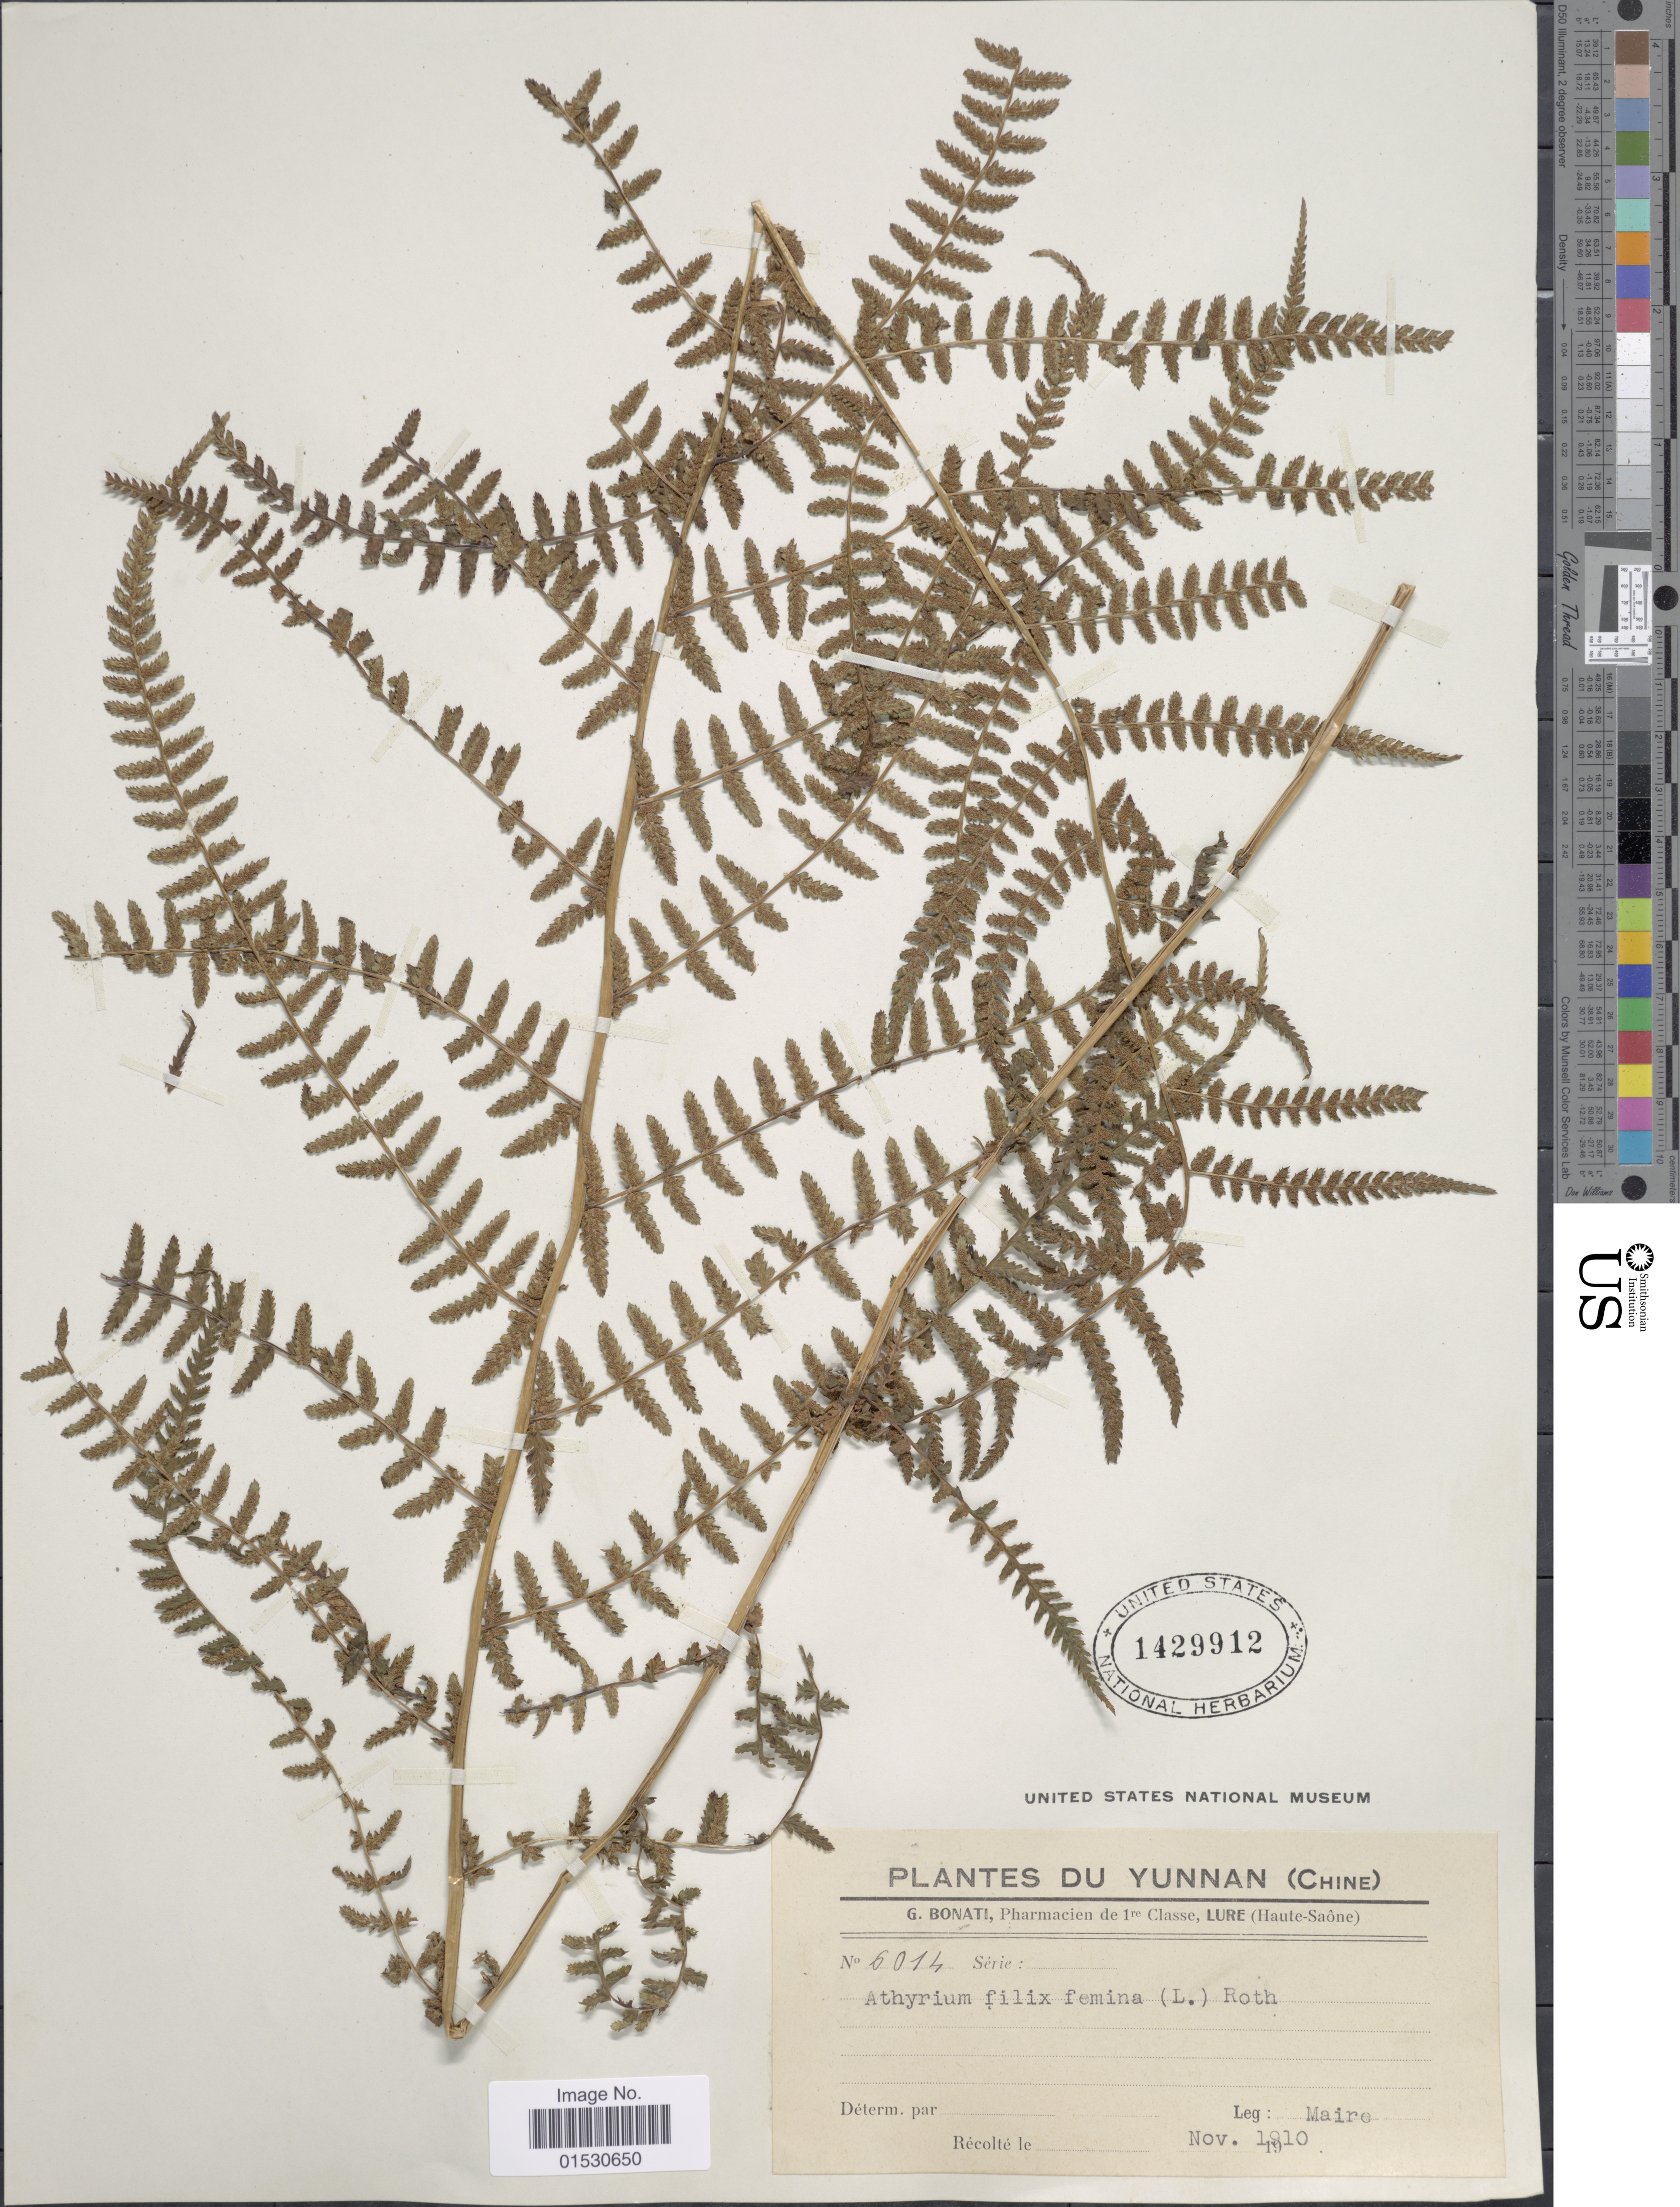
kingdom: Plantae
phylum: Tracheophyta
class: Polypodiopsida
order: Polypodiales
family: Athyriaceae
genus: Athyrium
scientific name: Athyrium filix-femina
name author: (L.) Roth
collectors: Maire, --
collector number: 5014*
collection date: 1910-11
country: China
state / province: Yunnan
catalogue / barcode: US 1429912